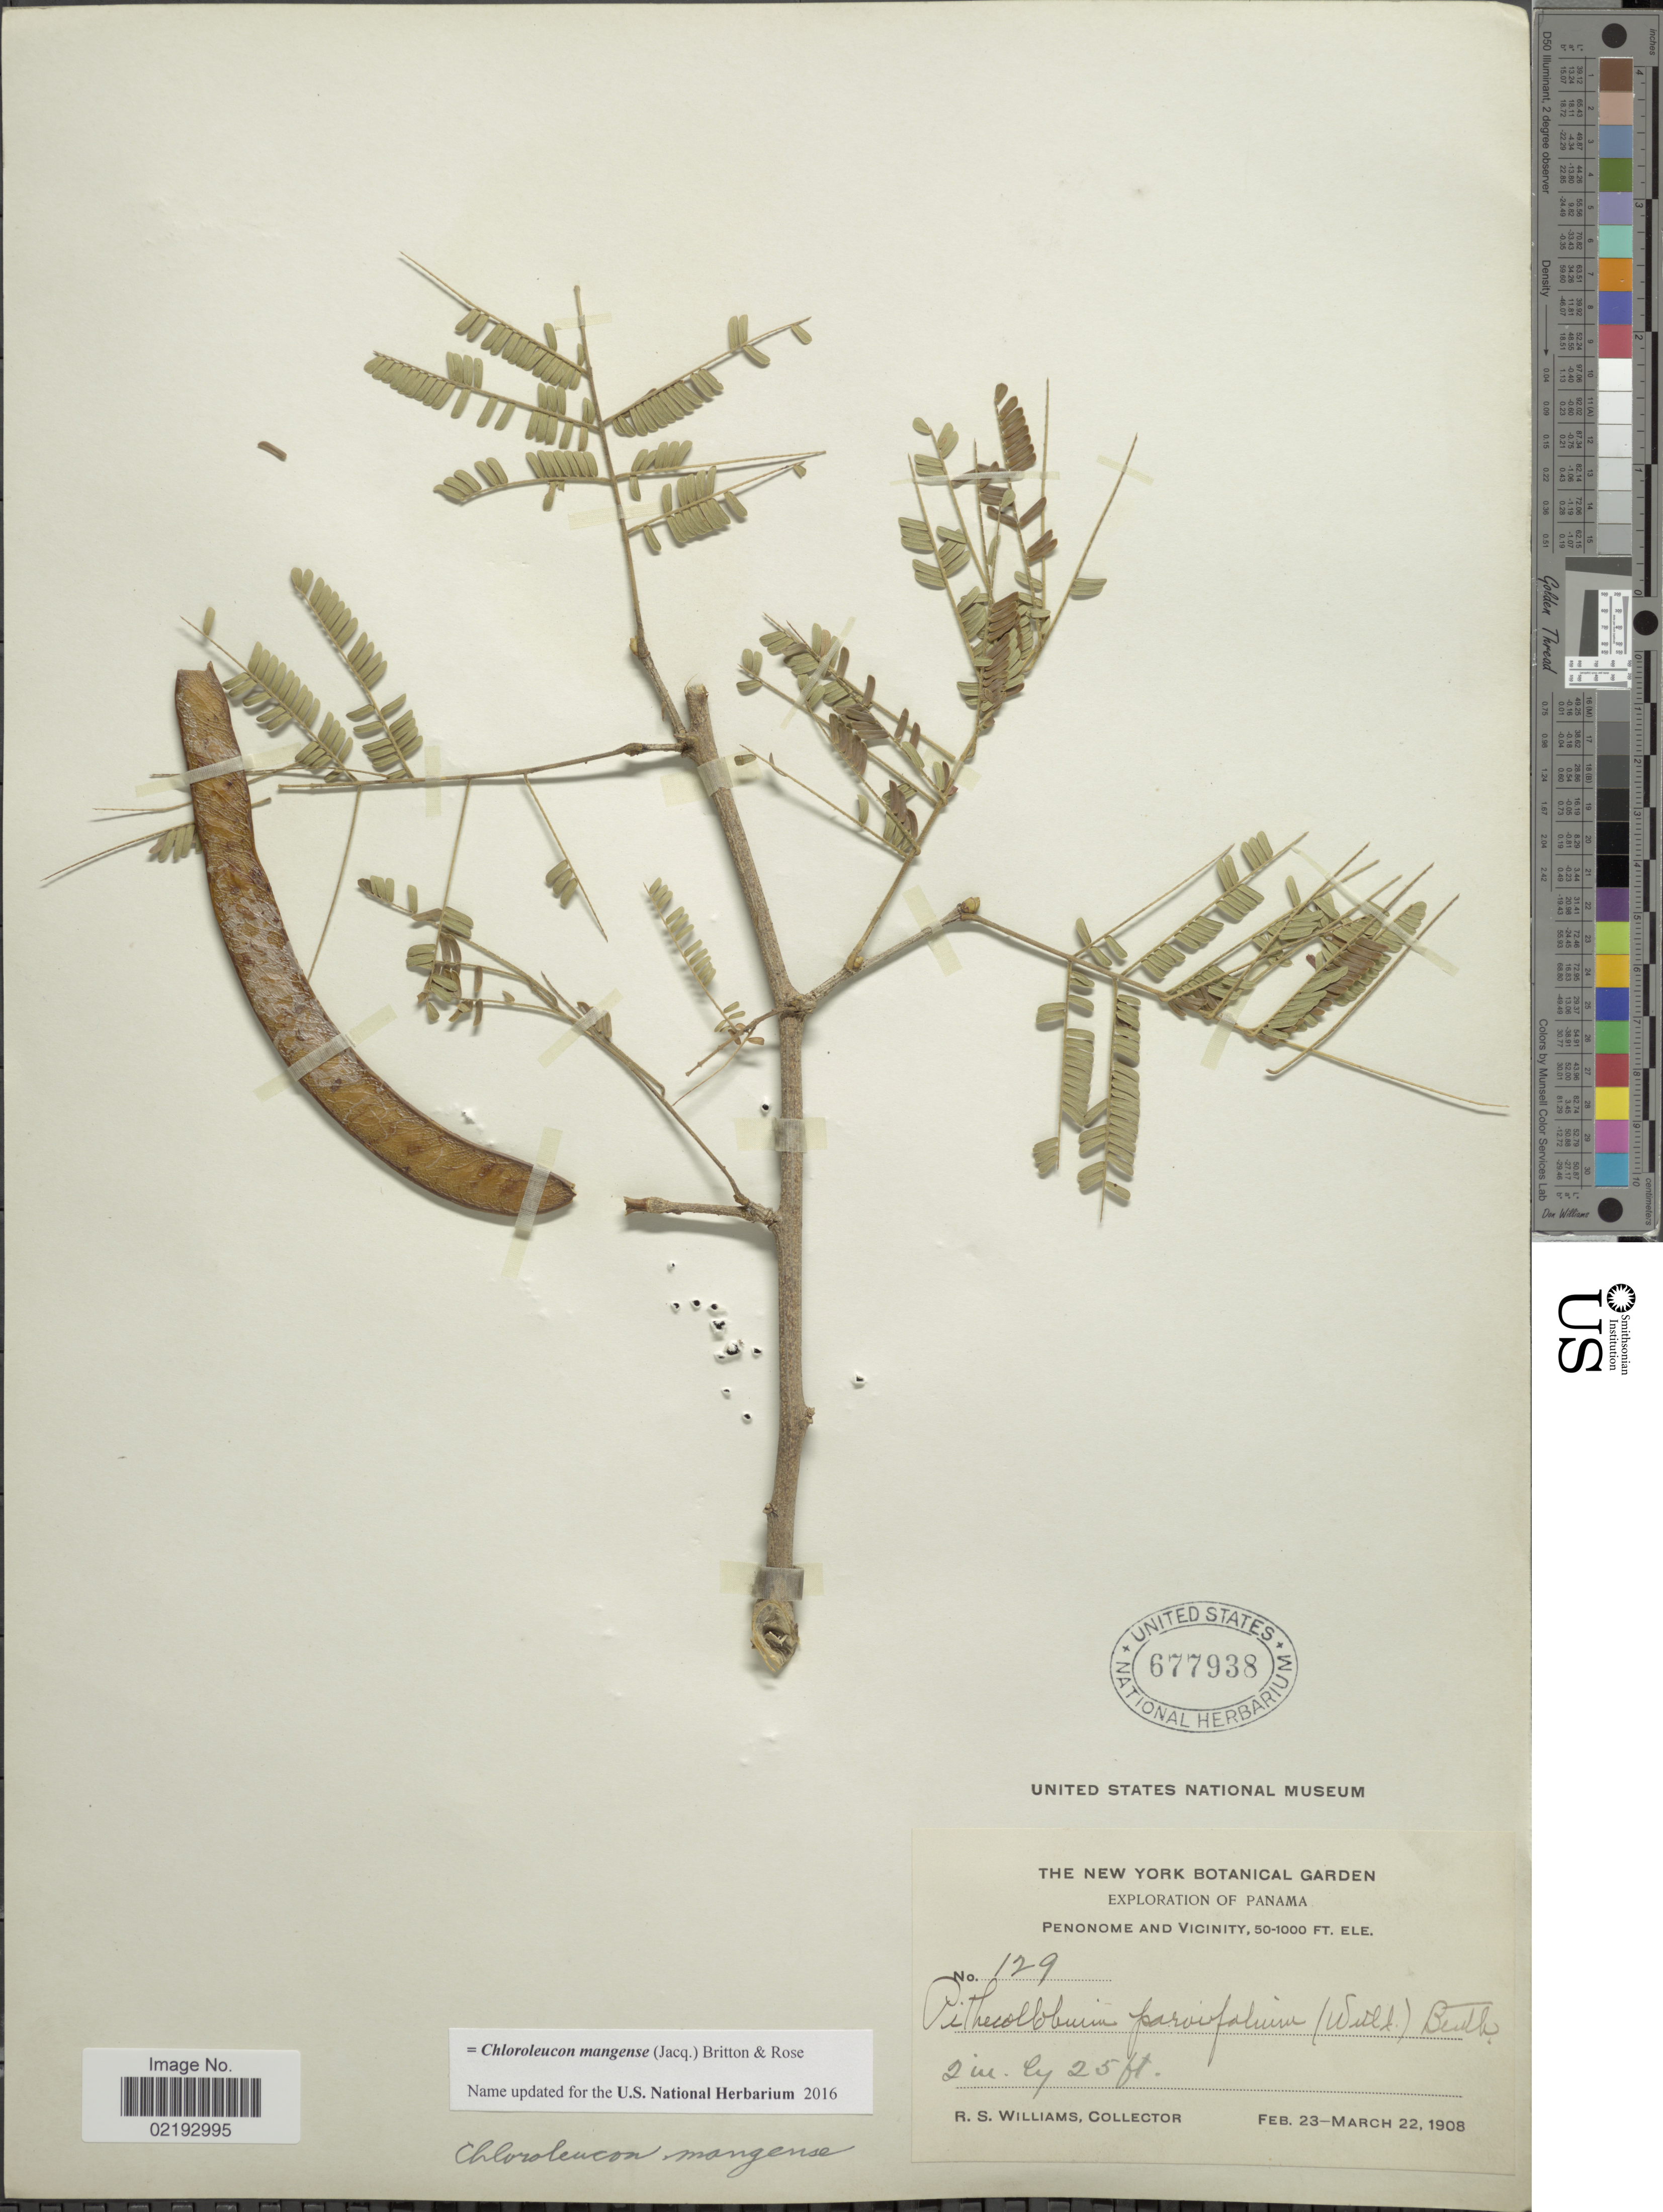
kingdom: Plantae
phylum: Tracheophyta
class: Magnoliopsida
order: Fabales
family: Fabaceae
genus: Chloroleucon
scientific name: Chloroleucon mangense var. mangense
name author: (Jacq.) Britton & Rose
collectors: R. S. Williams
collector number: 129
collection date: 1908-02-23/1908-03-22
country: Panama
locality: Penonome and Vicinity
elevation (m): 15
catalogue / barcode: US 677938